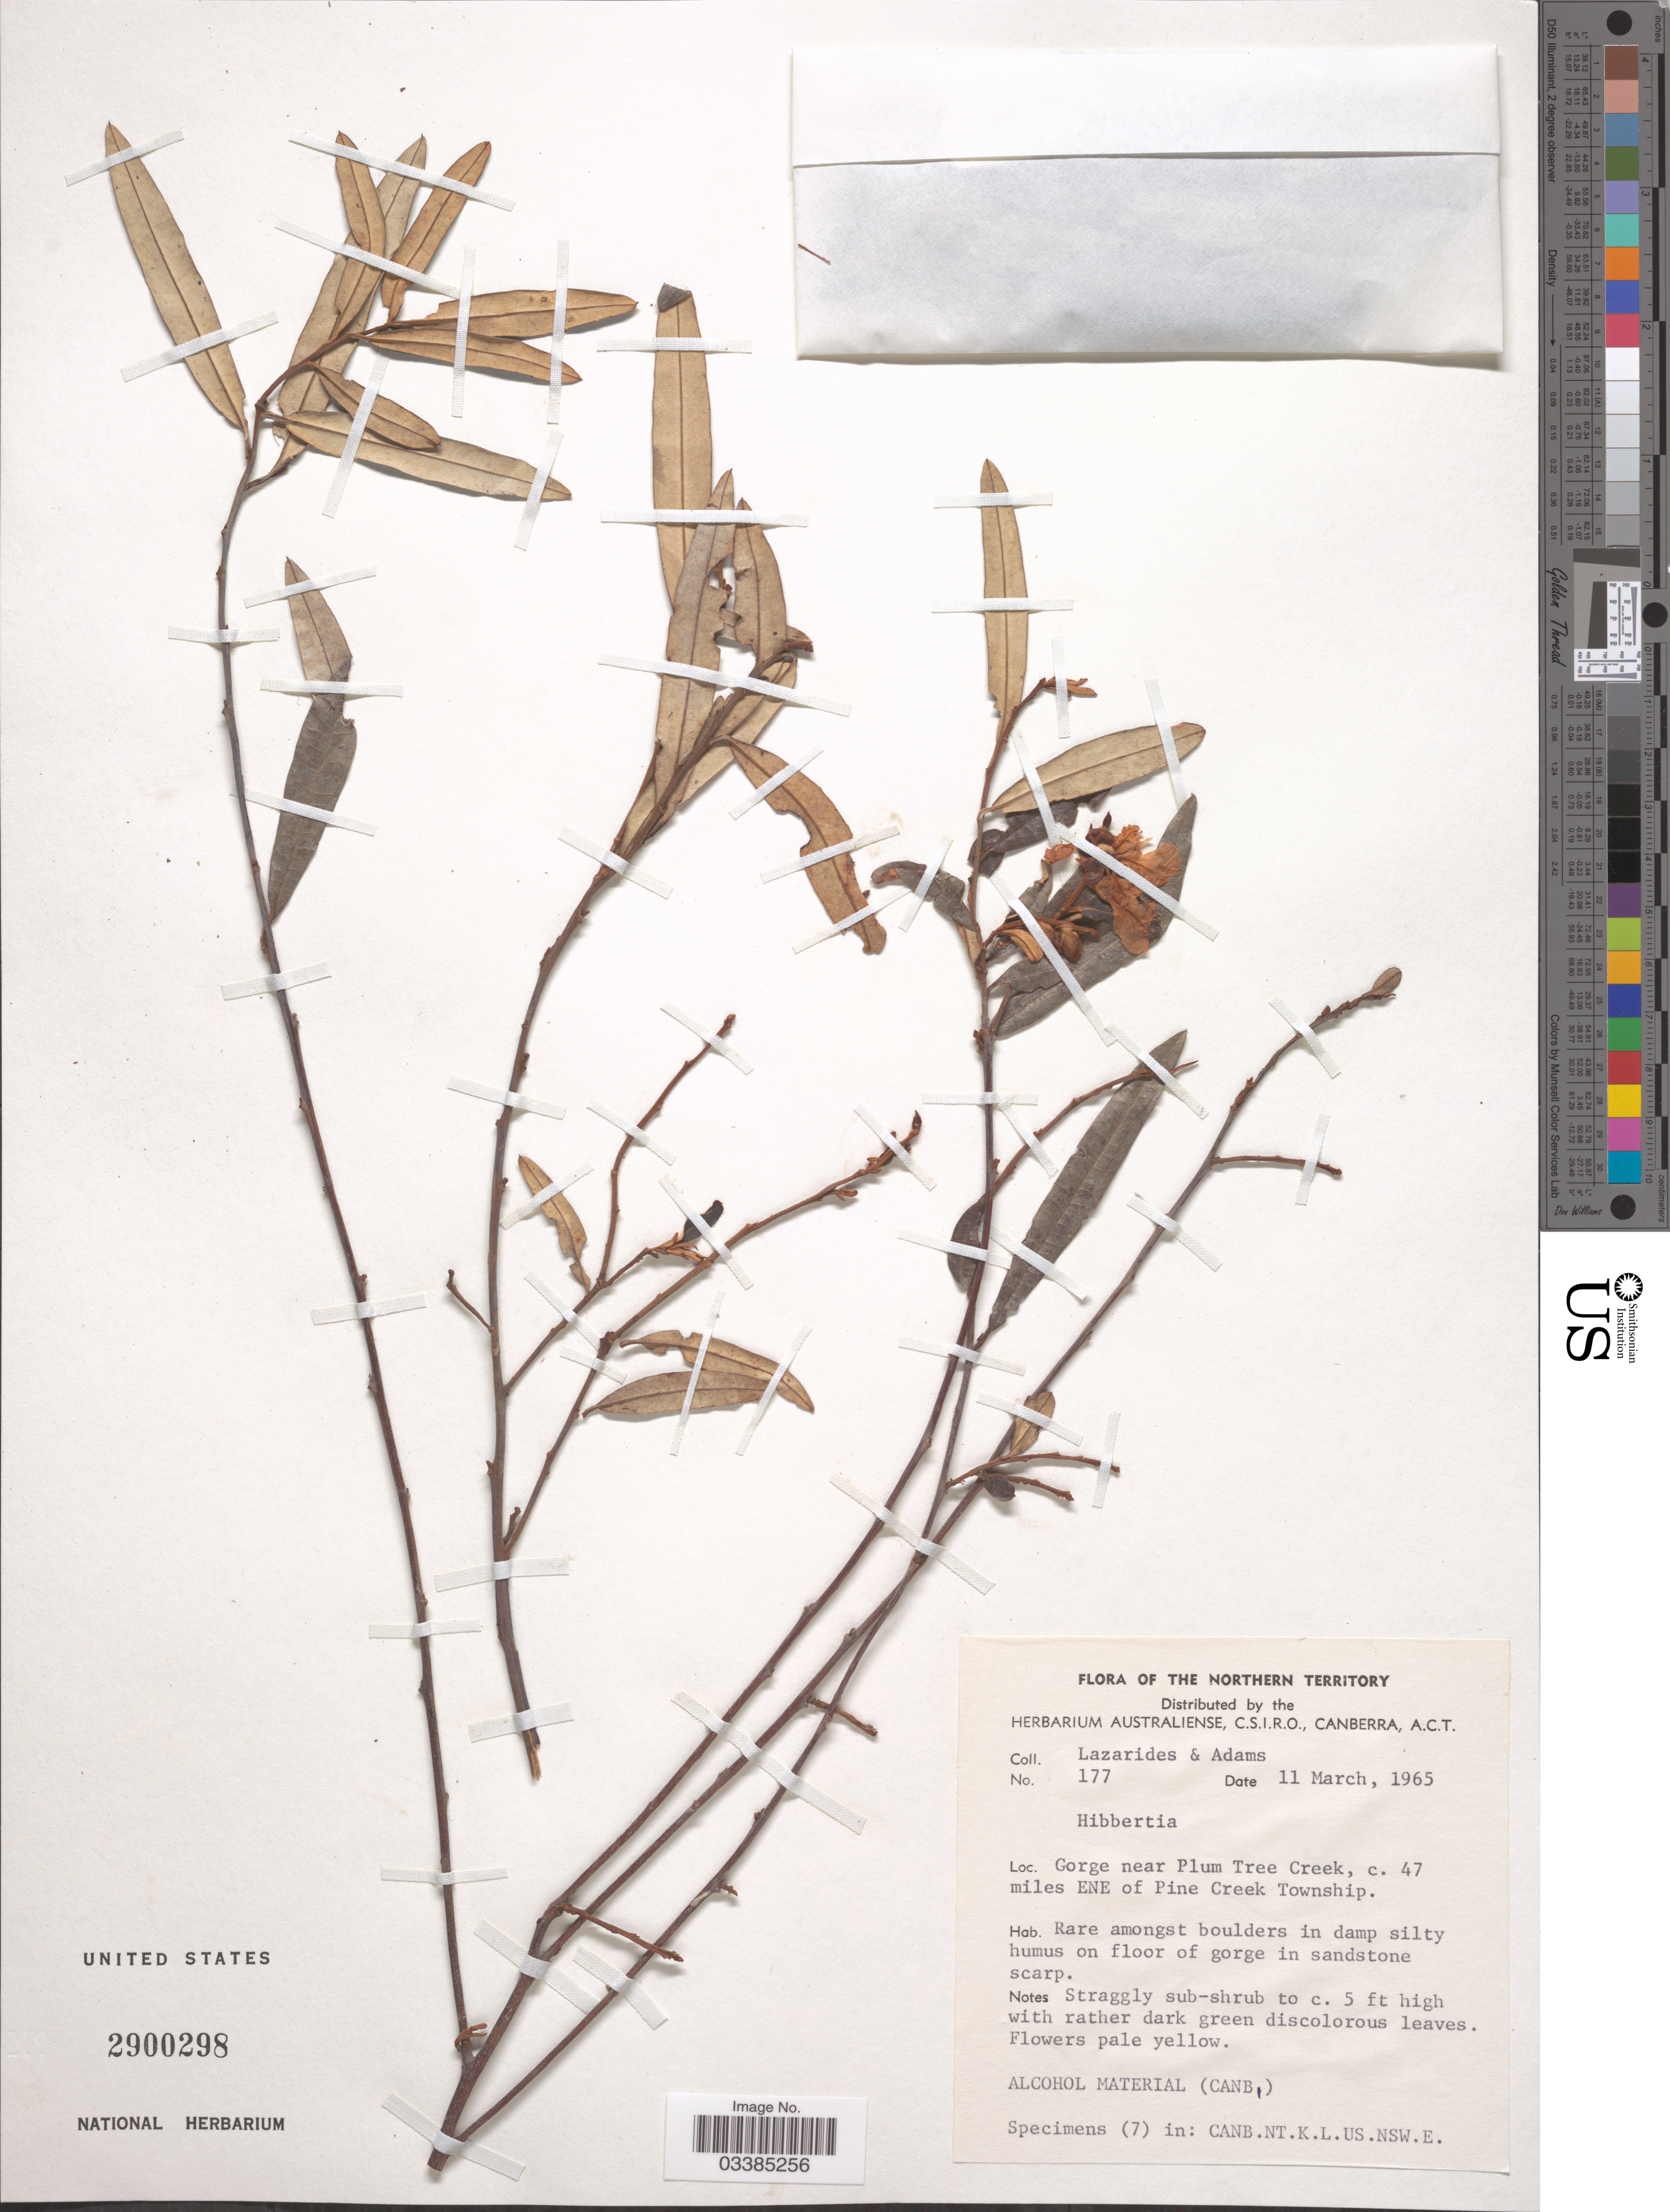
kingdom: Plantae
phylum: Tracheophyta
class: Magnoliopsida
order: Dilleniales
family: Dilleniaceae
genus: Hibbertia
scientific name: Hibbertia sp.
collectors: M. Lazarides & Adams, --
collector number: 177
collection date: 1965-03-11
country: Australia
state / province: Northern Territory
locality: Gorge near Plum Tree Creek, c. 47 miles ENE of Pine Creek Township.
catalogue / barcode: US 2900298